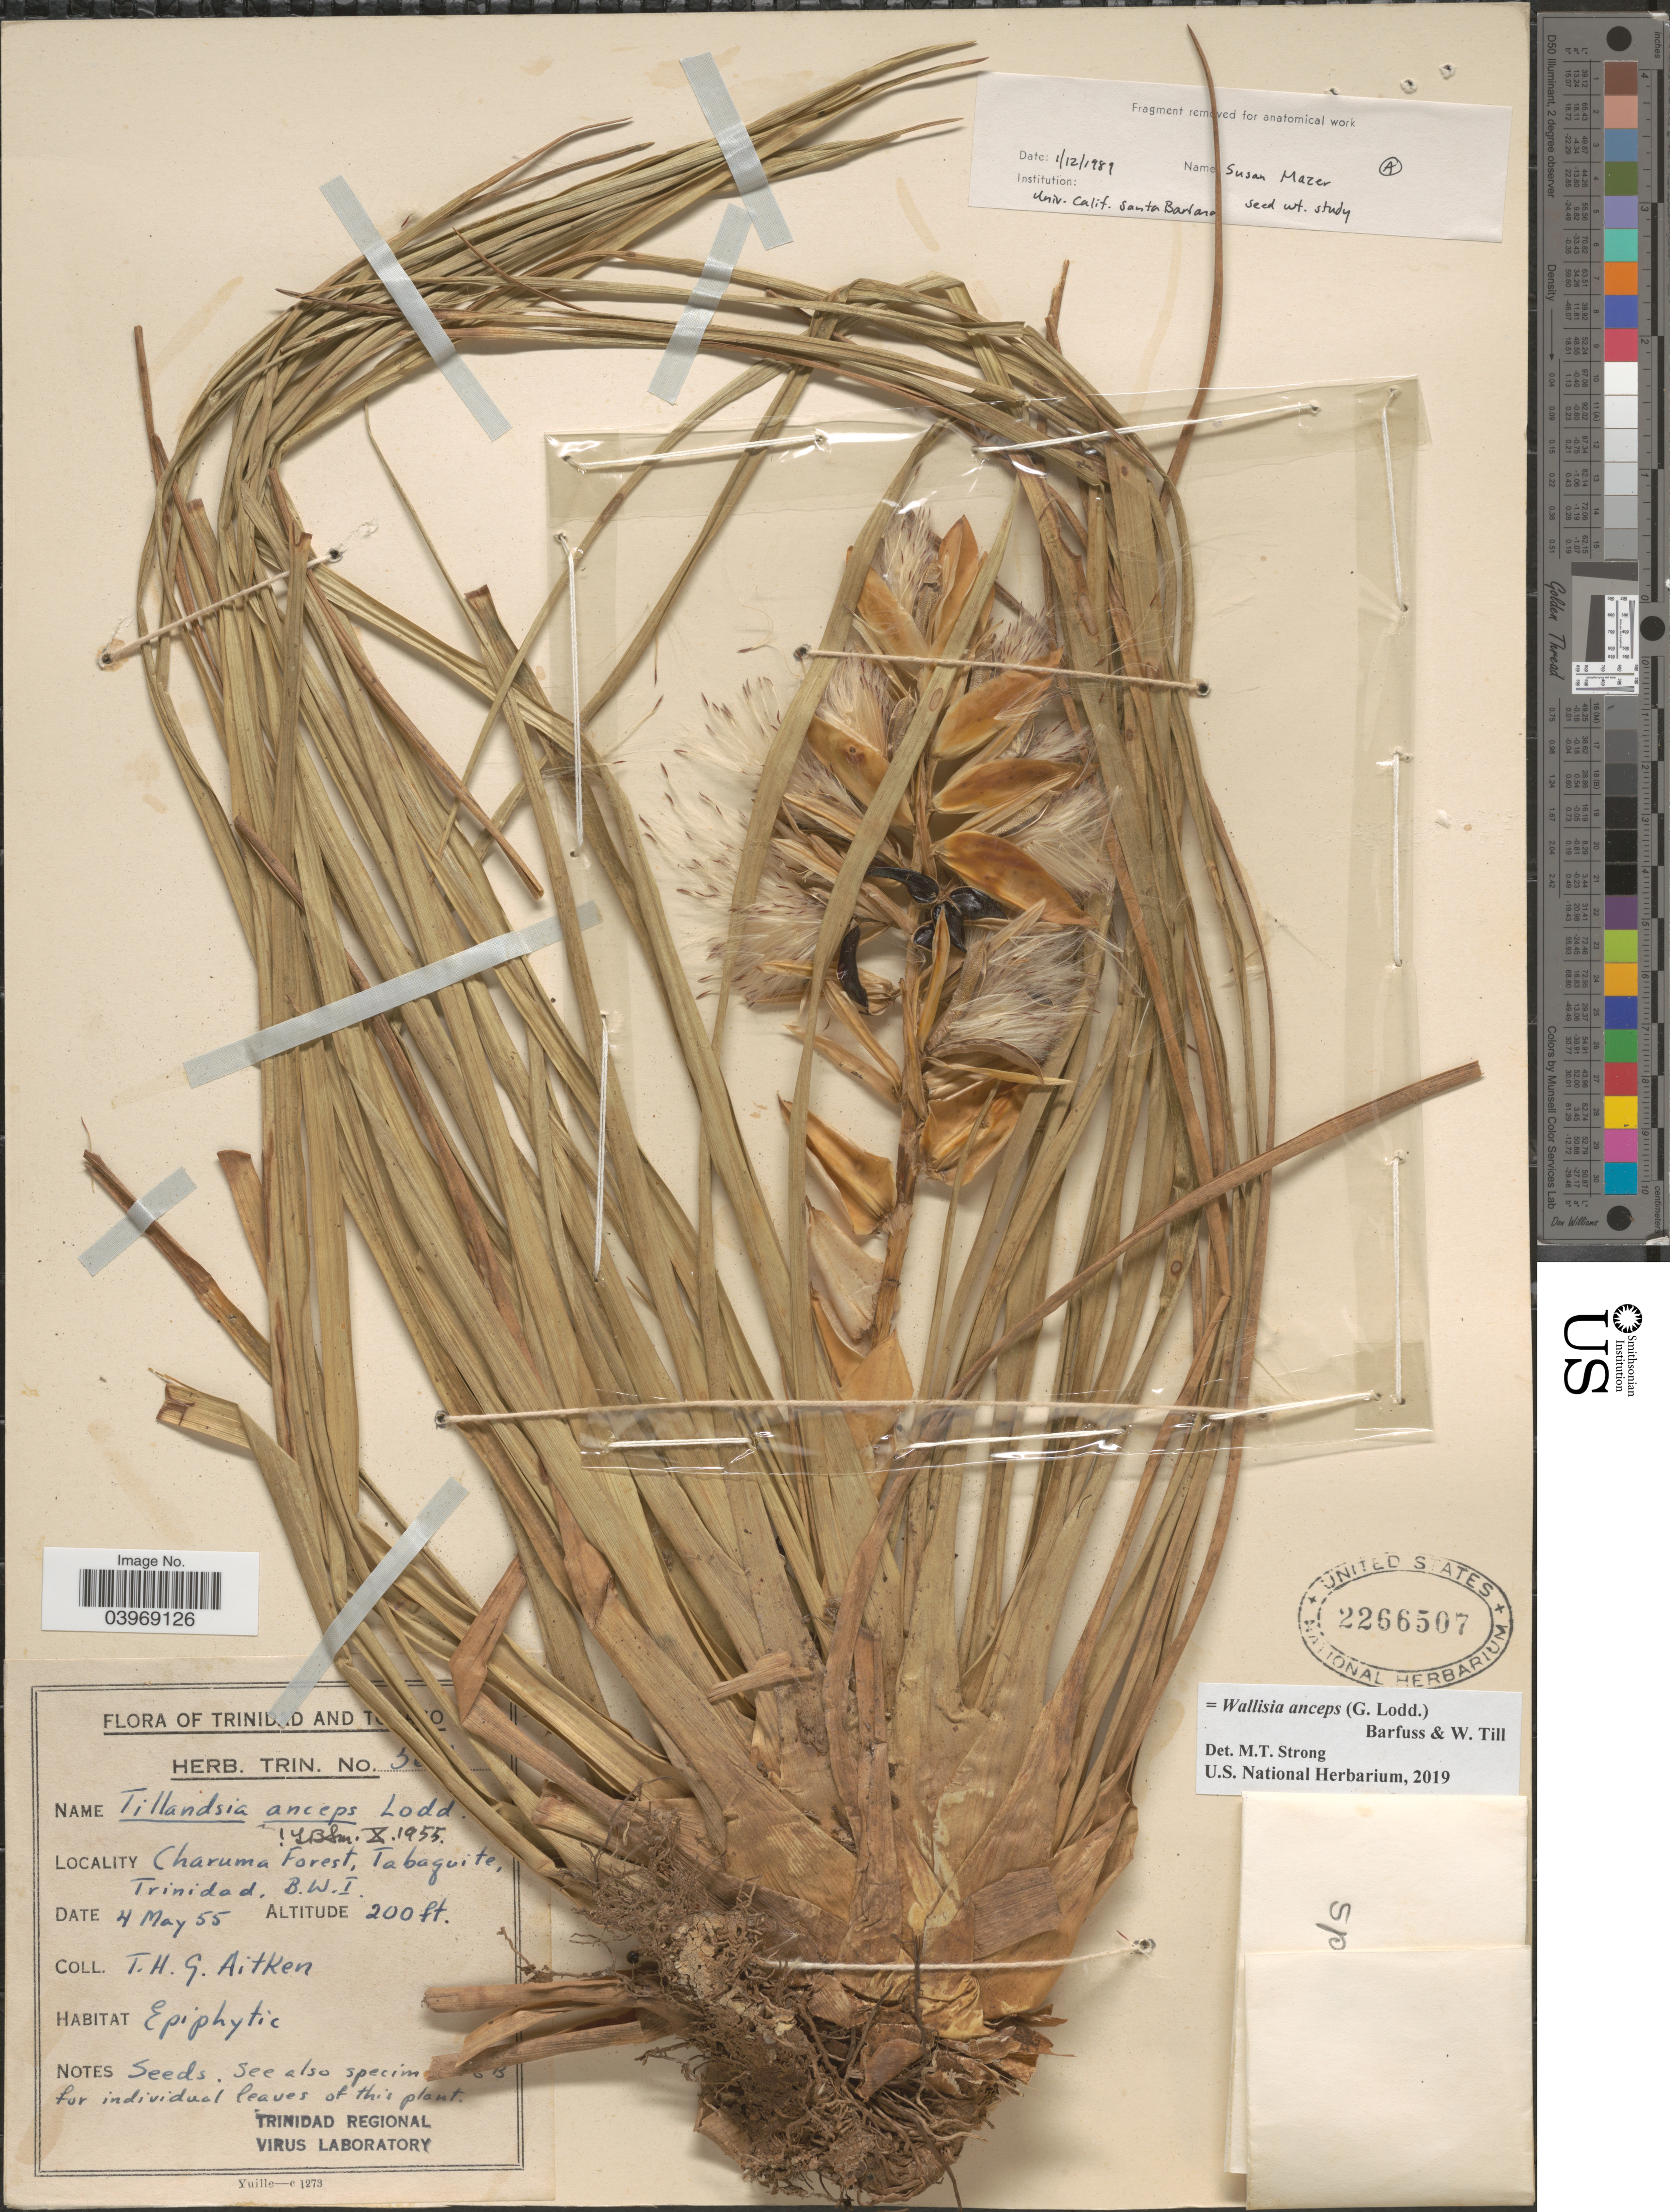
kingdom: Plantae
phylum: Tracheophyta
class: Liliopsida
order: Poales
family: Bromeliaceae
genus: Wallisia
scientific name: Wallisia anceps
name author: (G. Lodd.) Barfuss & W. Till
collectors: T. Aitken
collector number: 5!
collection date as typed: Transcribed d/m/y: 4/5/55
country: Trinidad and Tobago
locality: Charuma Forest, Tabaquite, Trinidad, B.W.I.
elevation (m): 61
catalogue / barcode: US 2266507